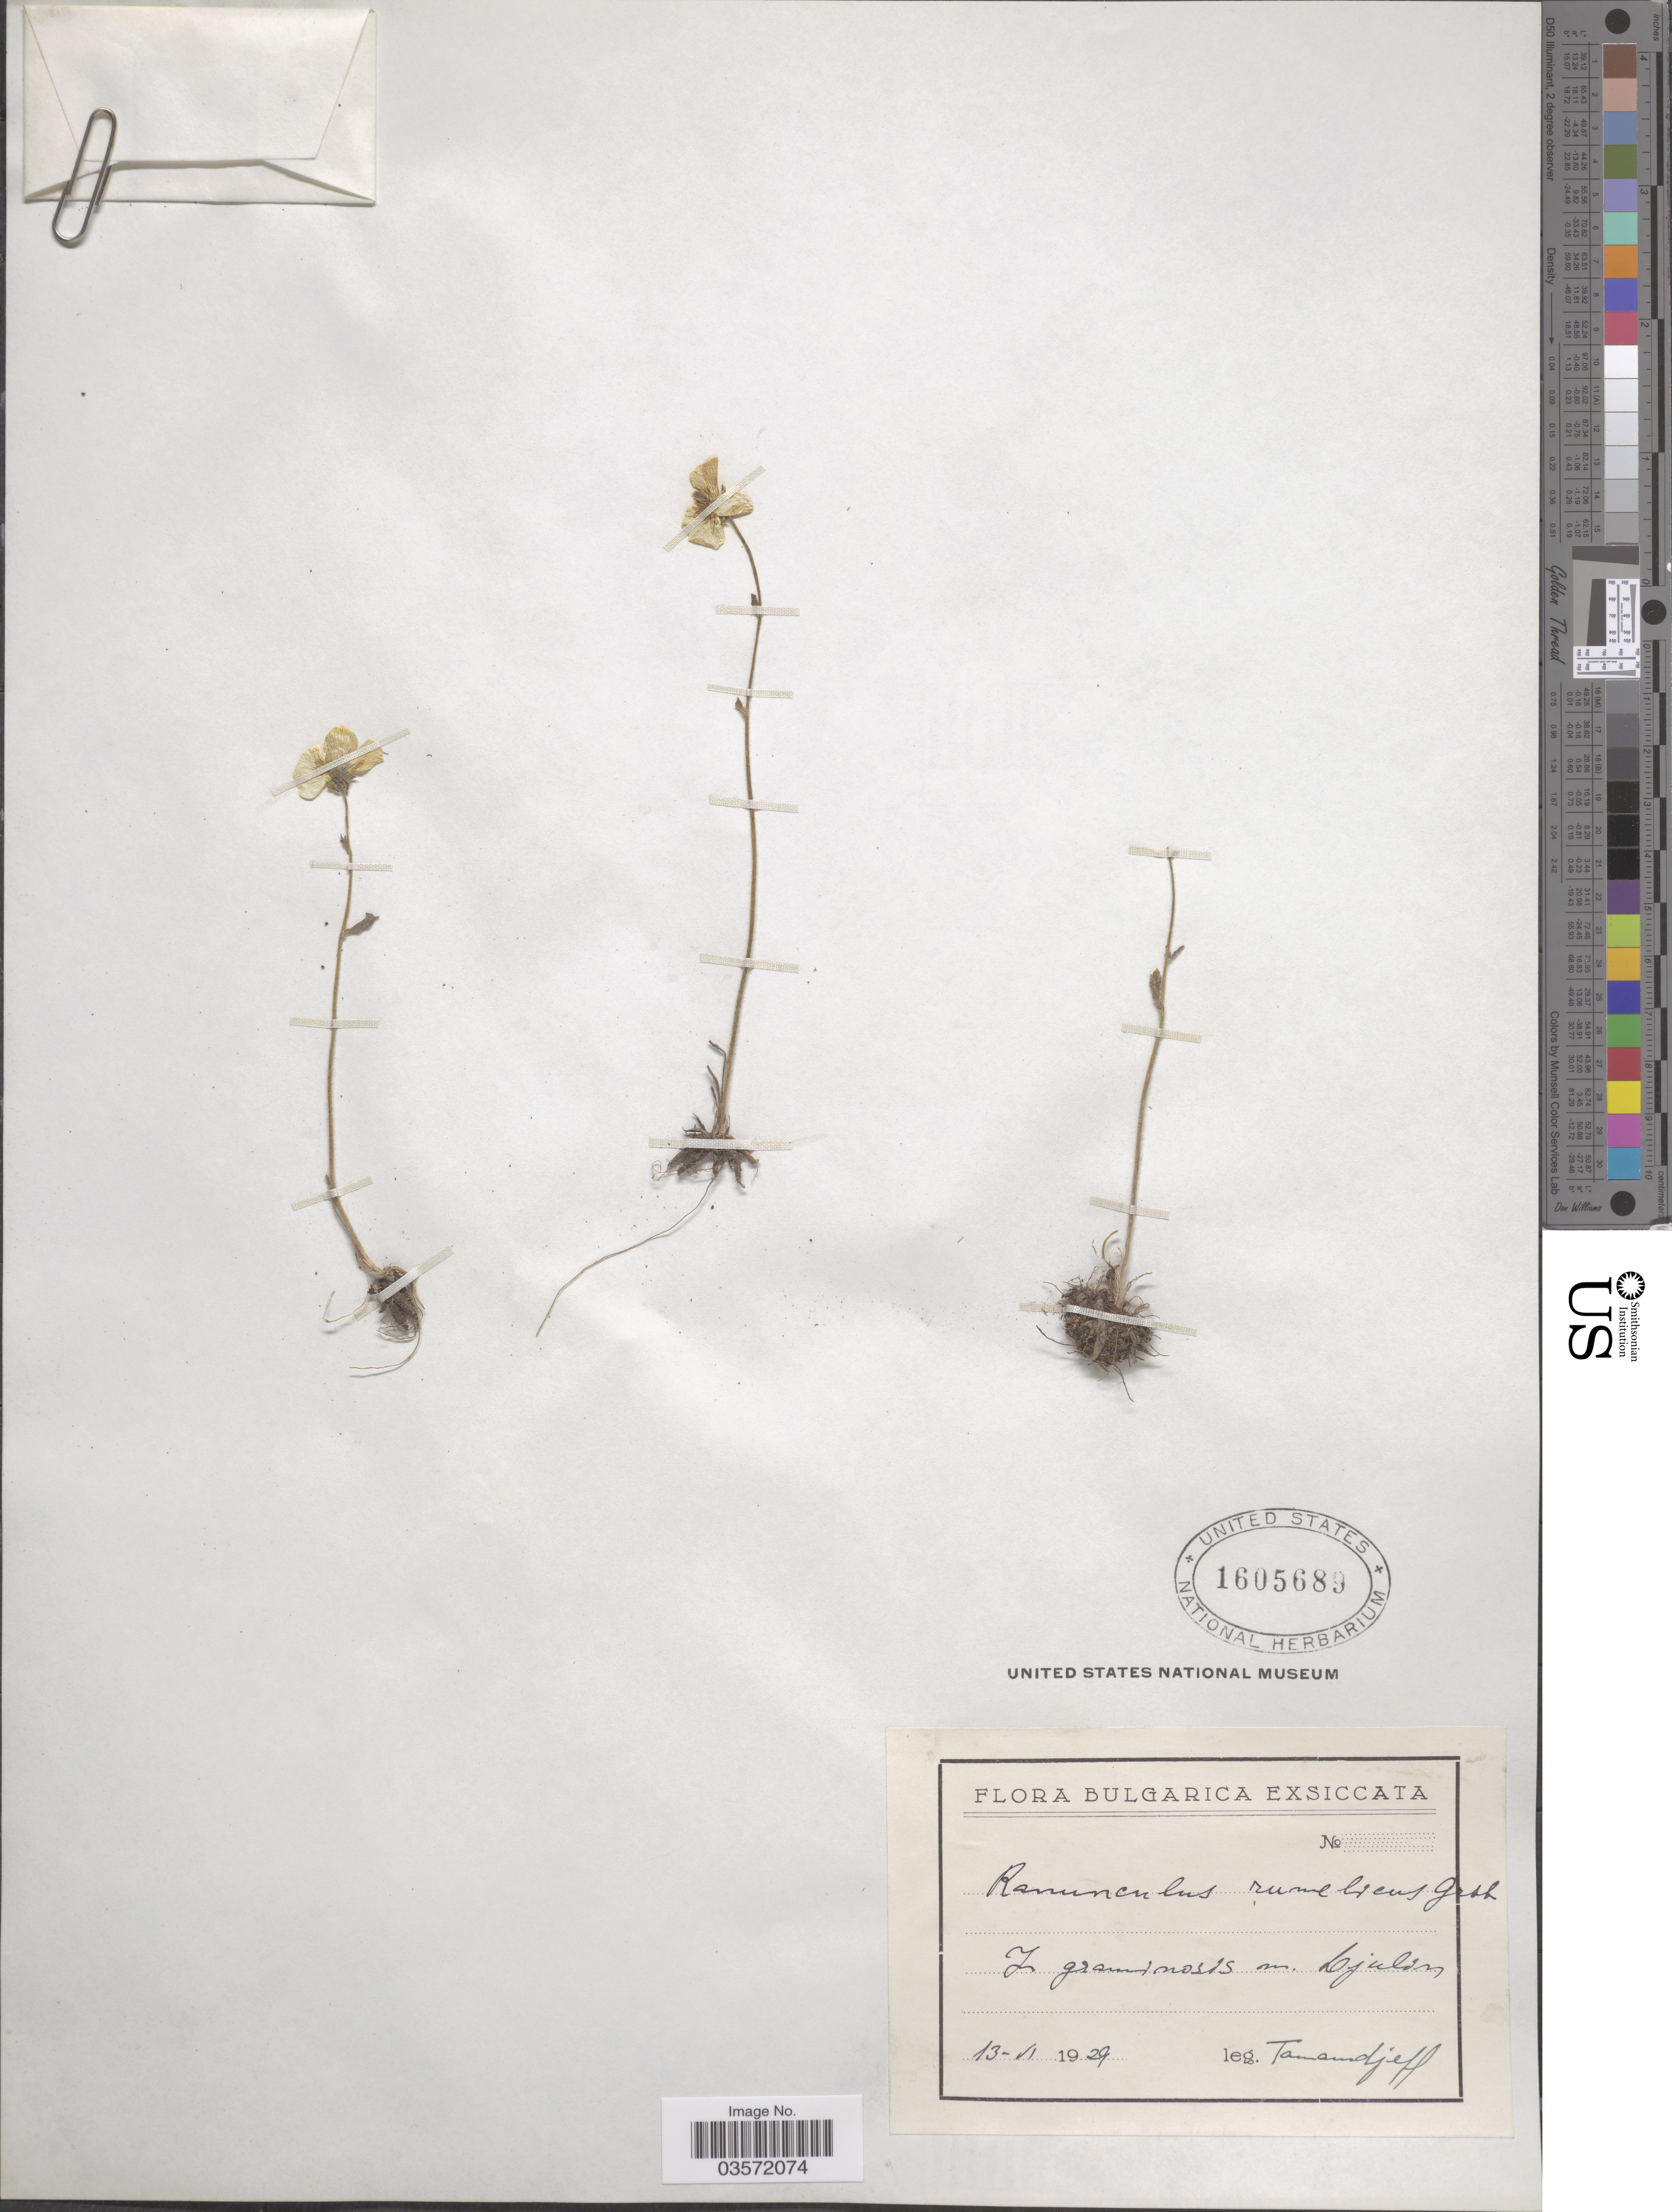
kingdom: Plantae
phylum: Tracheophyta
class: Magnoliopsida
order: Ranunculales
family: Ranunculaceae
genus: Ranunculus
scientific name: Ranunculus rumelicus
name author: Griseb.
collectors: -. Tamamdjeff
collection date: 1929-06-13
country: Bulgaria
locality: In grandnosis in Djulin.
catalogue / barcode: US 1605689